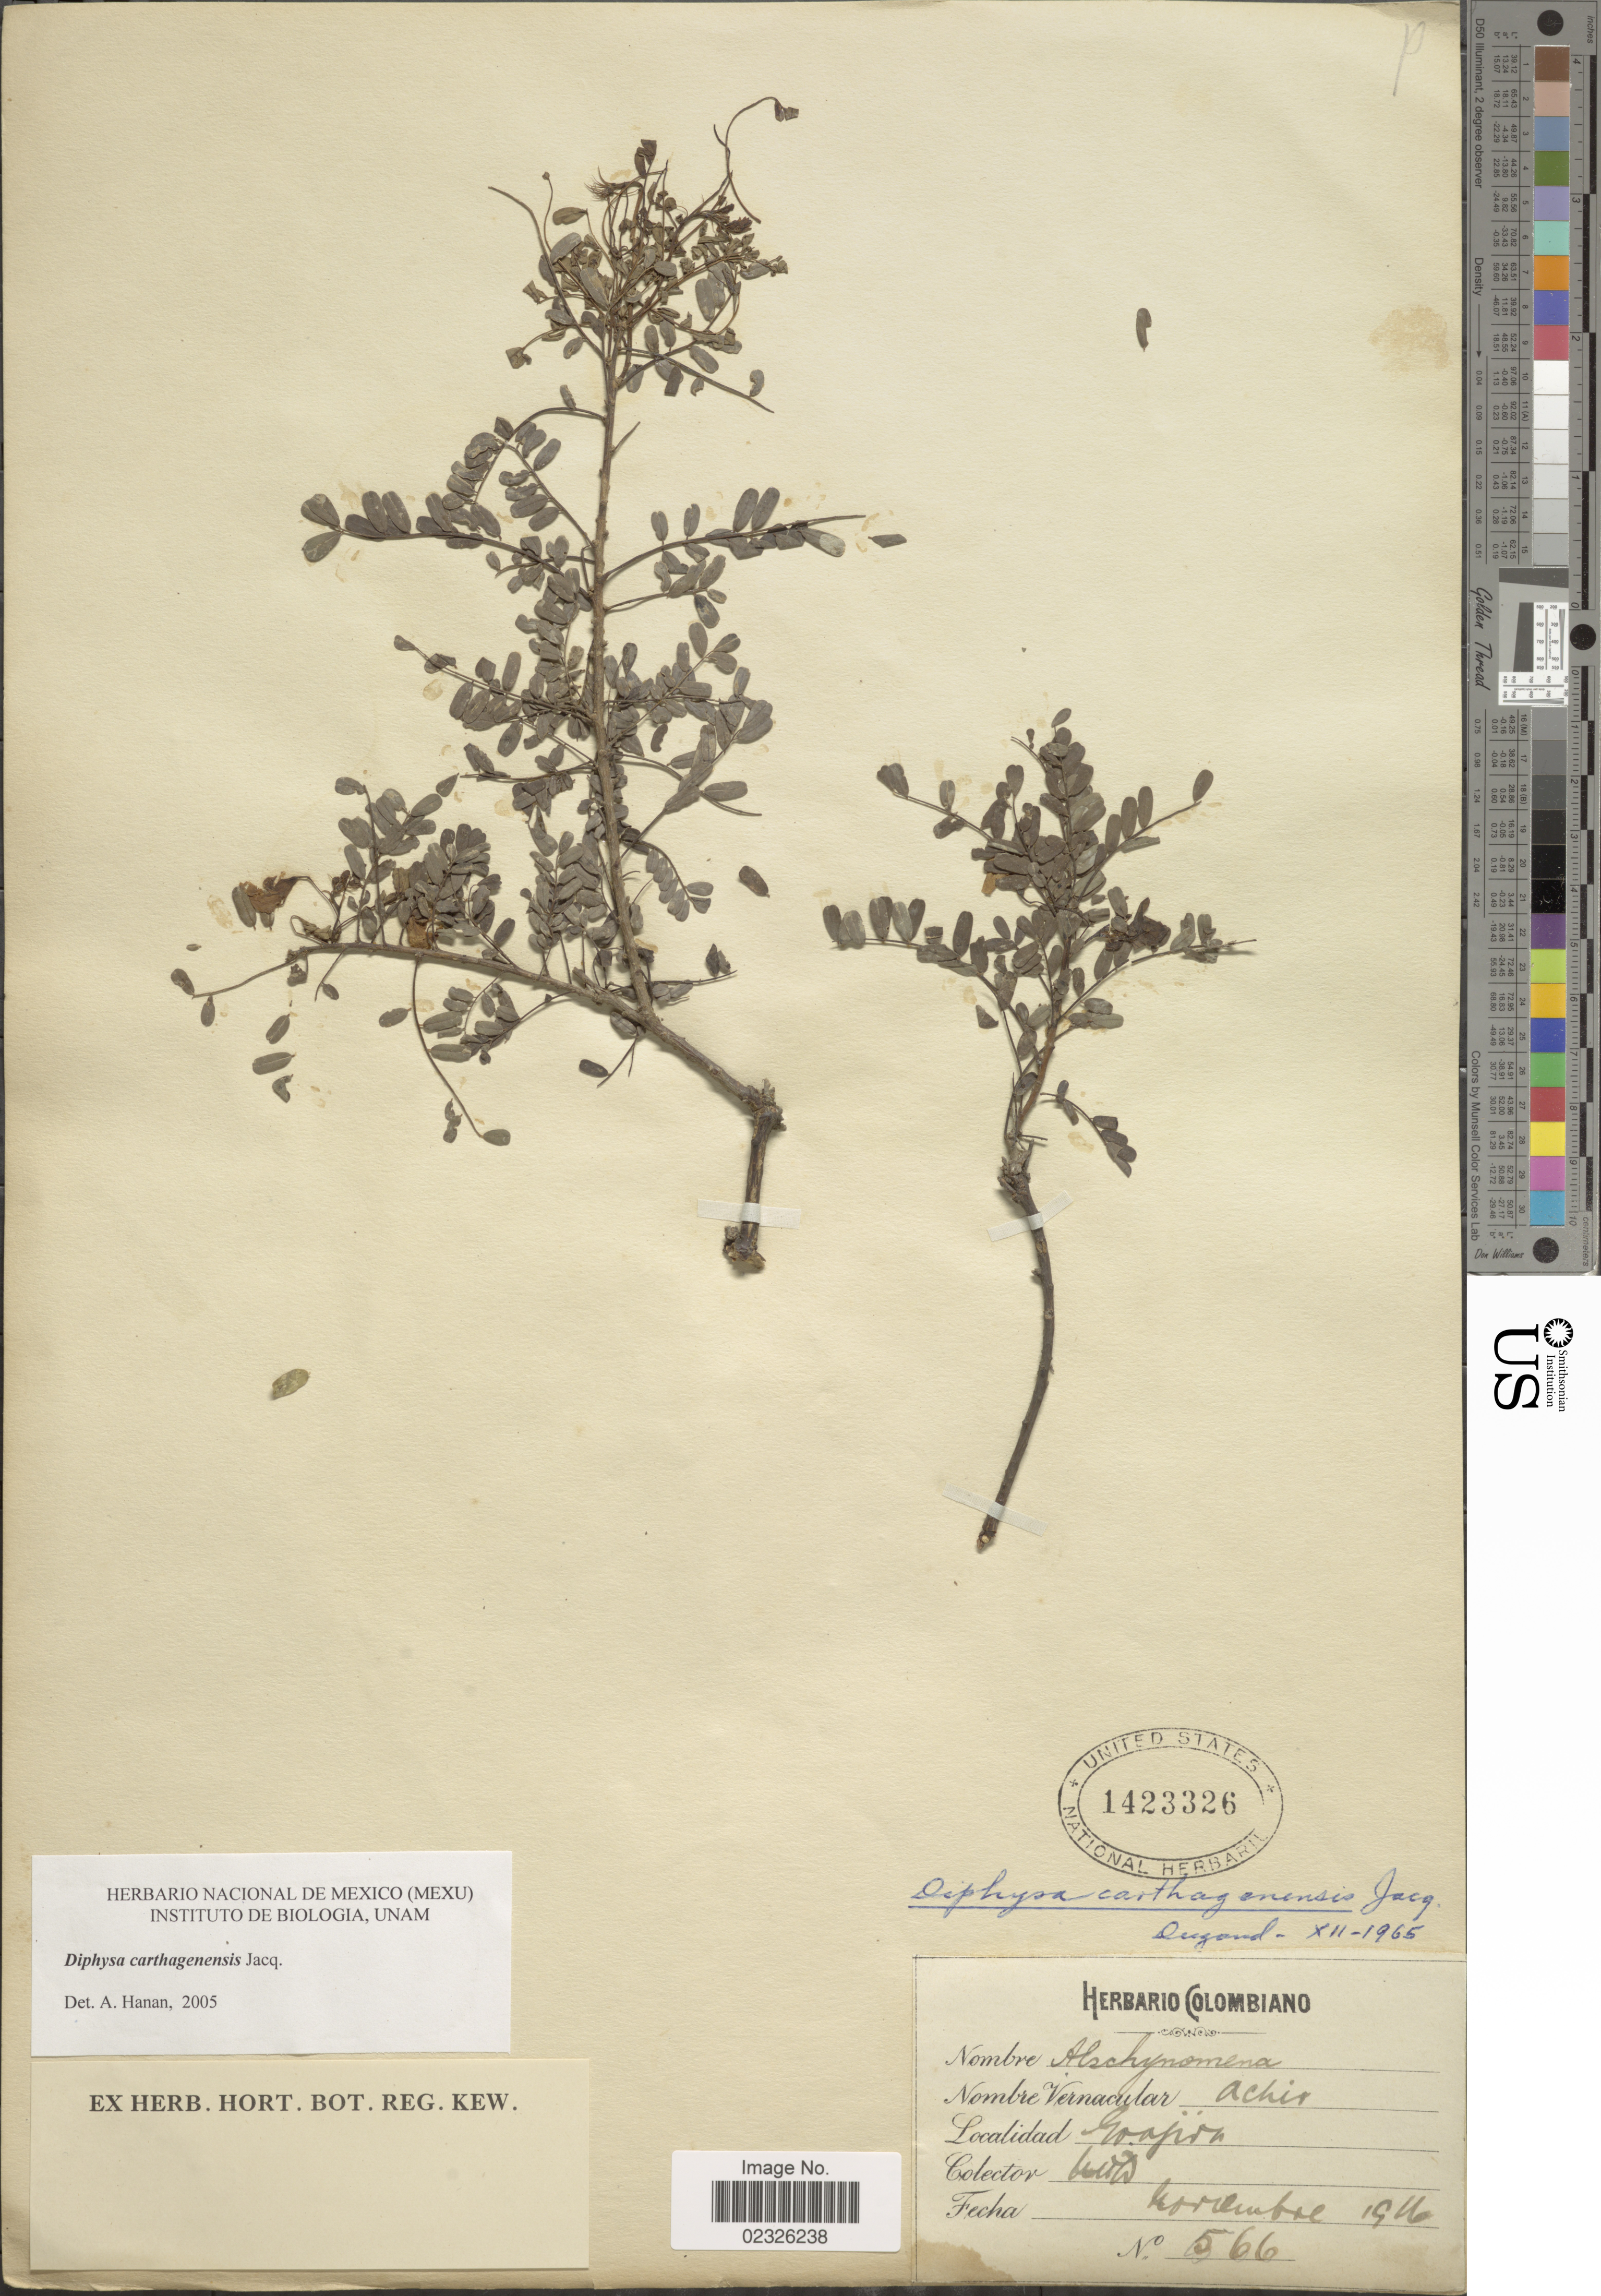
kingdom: Plantae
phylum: Tracheophyta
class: Magnoliopsida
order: Fabales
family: Fabaceae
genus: Diphysa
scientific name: Diphysa carthagenensis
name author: Jacq.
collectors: M. T. Dawe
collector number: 566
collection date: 1916-11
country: Colombia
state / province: La Guajira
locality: Guajira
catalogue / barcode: US 1423326